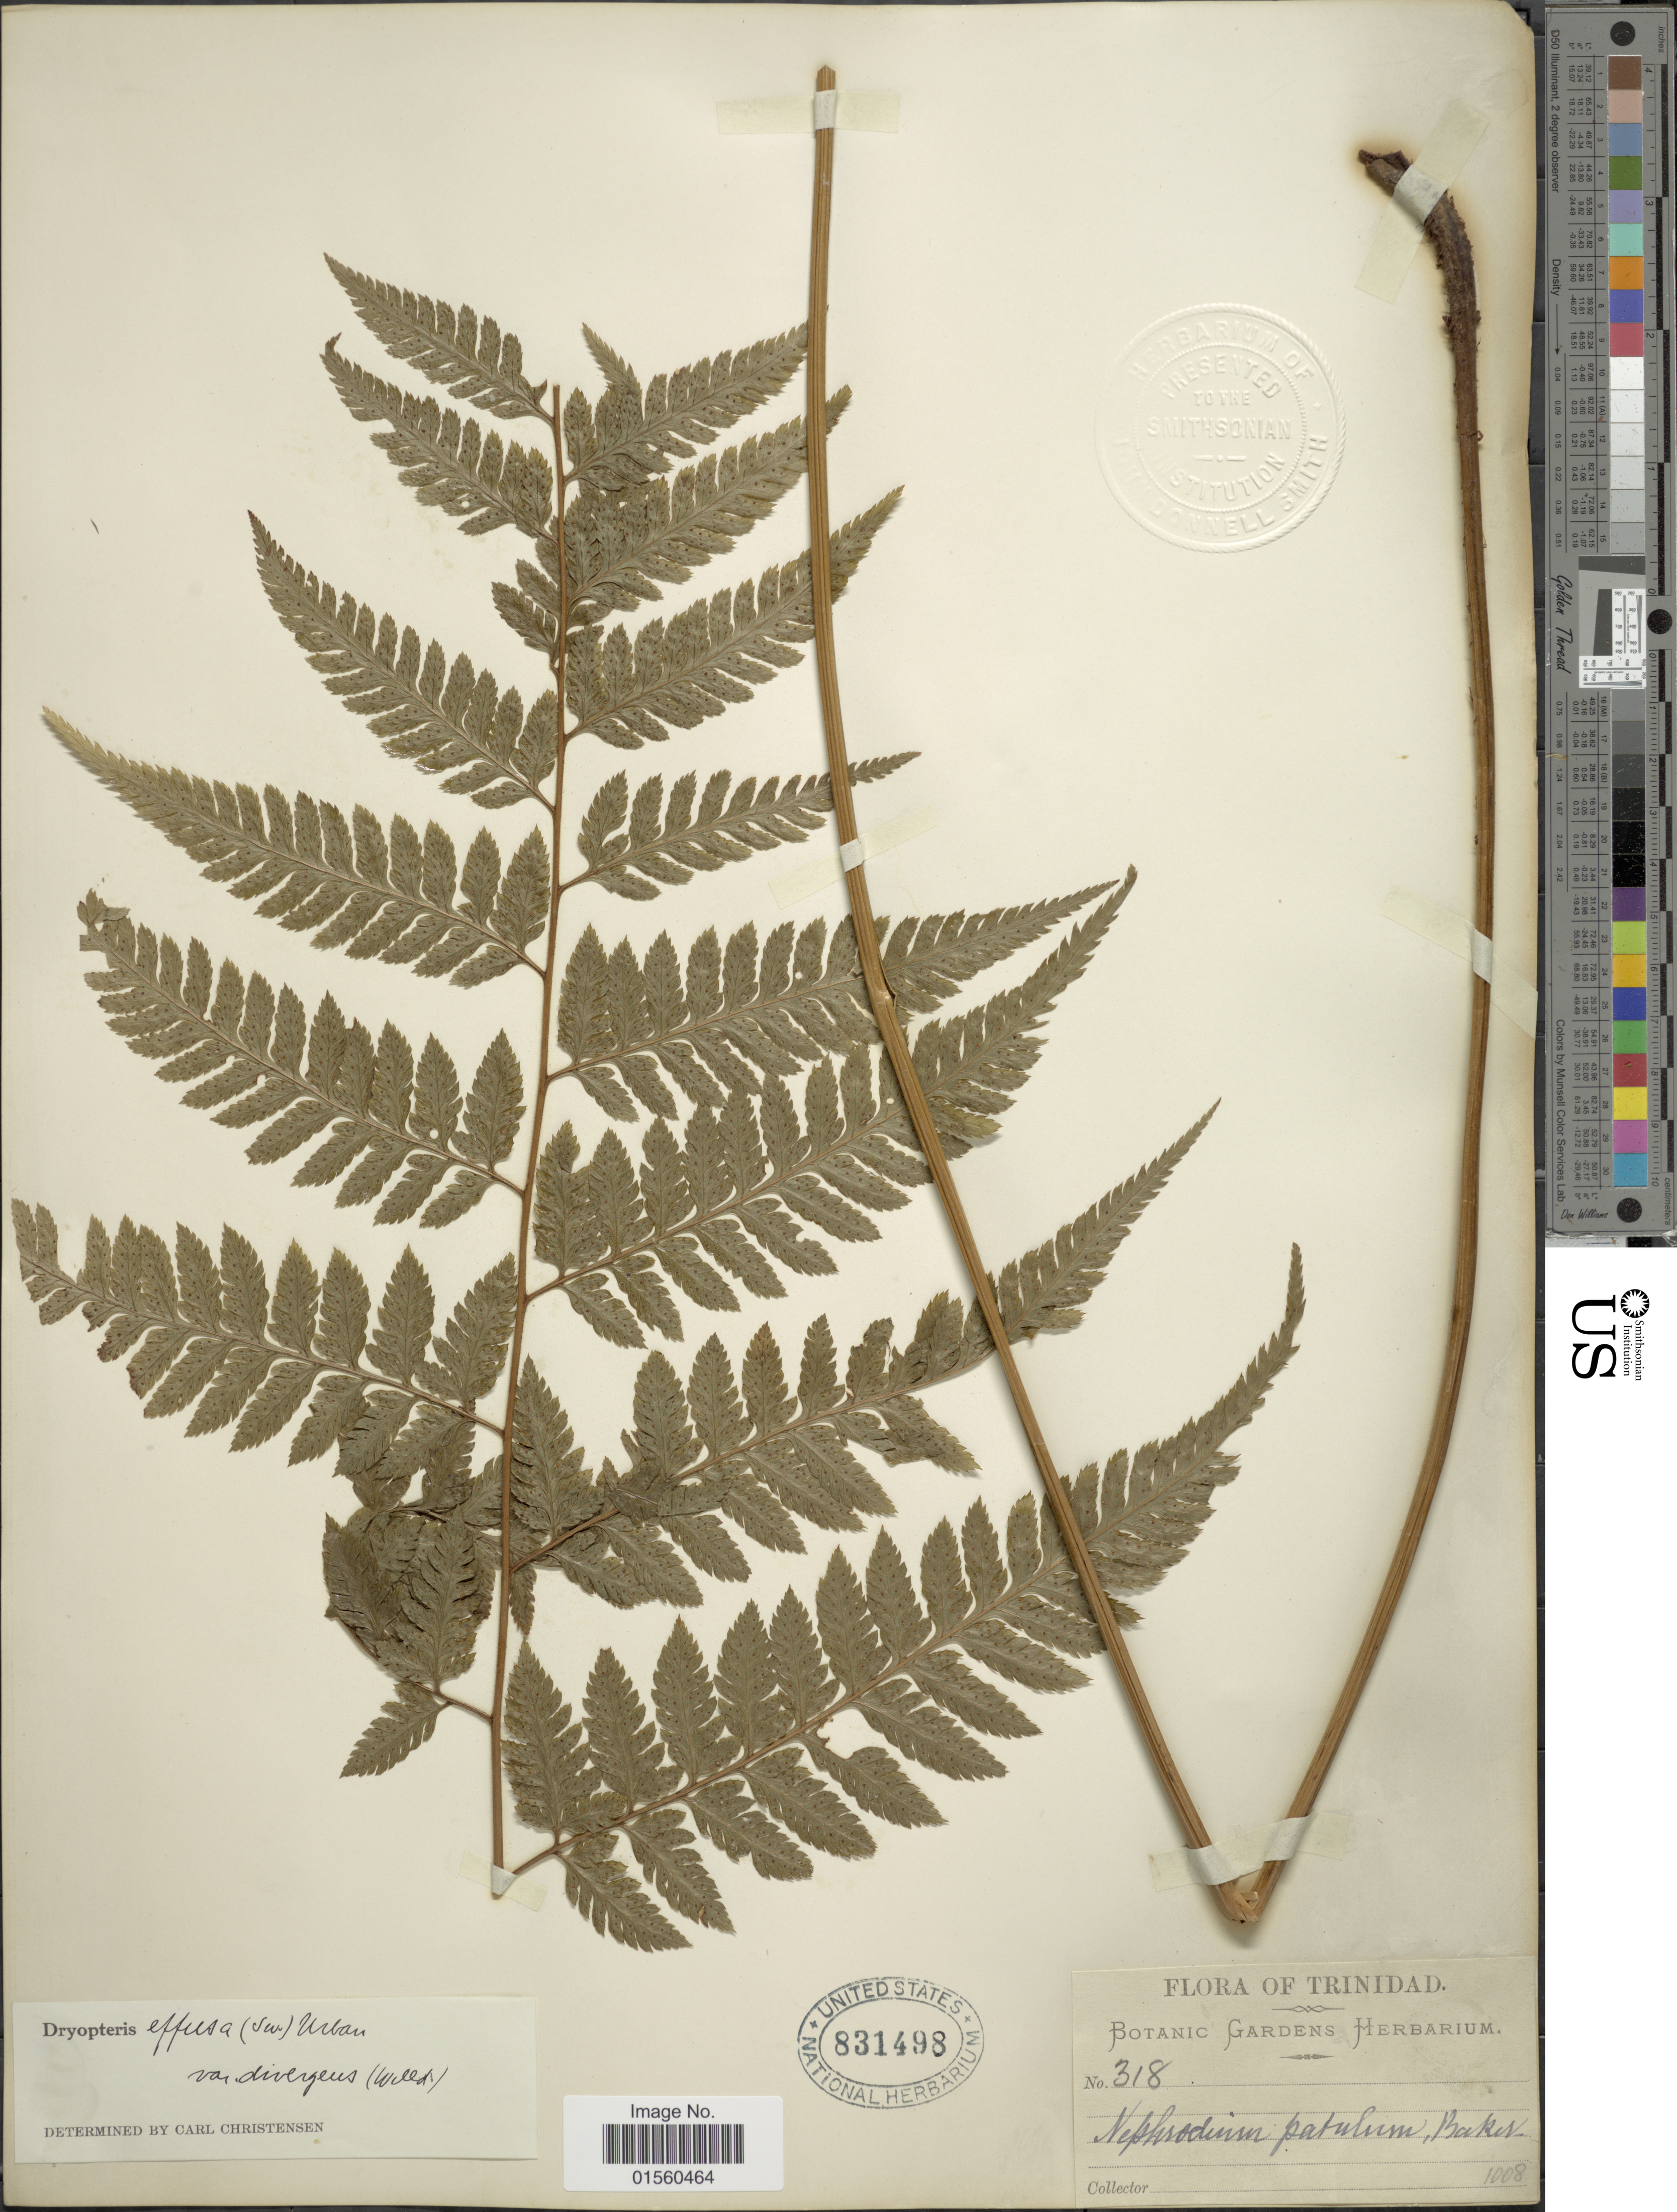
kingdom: Plantae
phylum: Tracheophyta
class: Polypodiopsida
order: Polypodiales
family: Dryopteridaceae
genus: Parapolystichum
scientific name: Parapolystichum effusum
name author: (Sw.) Ching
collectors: Botanic Gardens Herbarium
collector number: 318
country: Trinidad and Tobago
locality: Trinidad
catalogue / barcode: US 831498